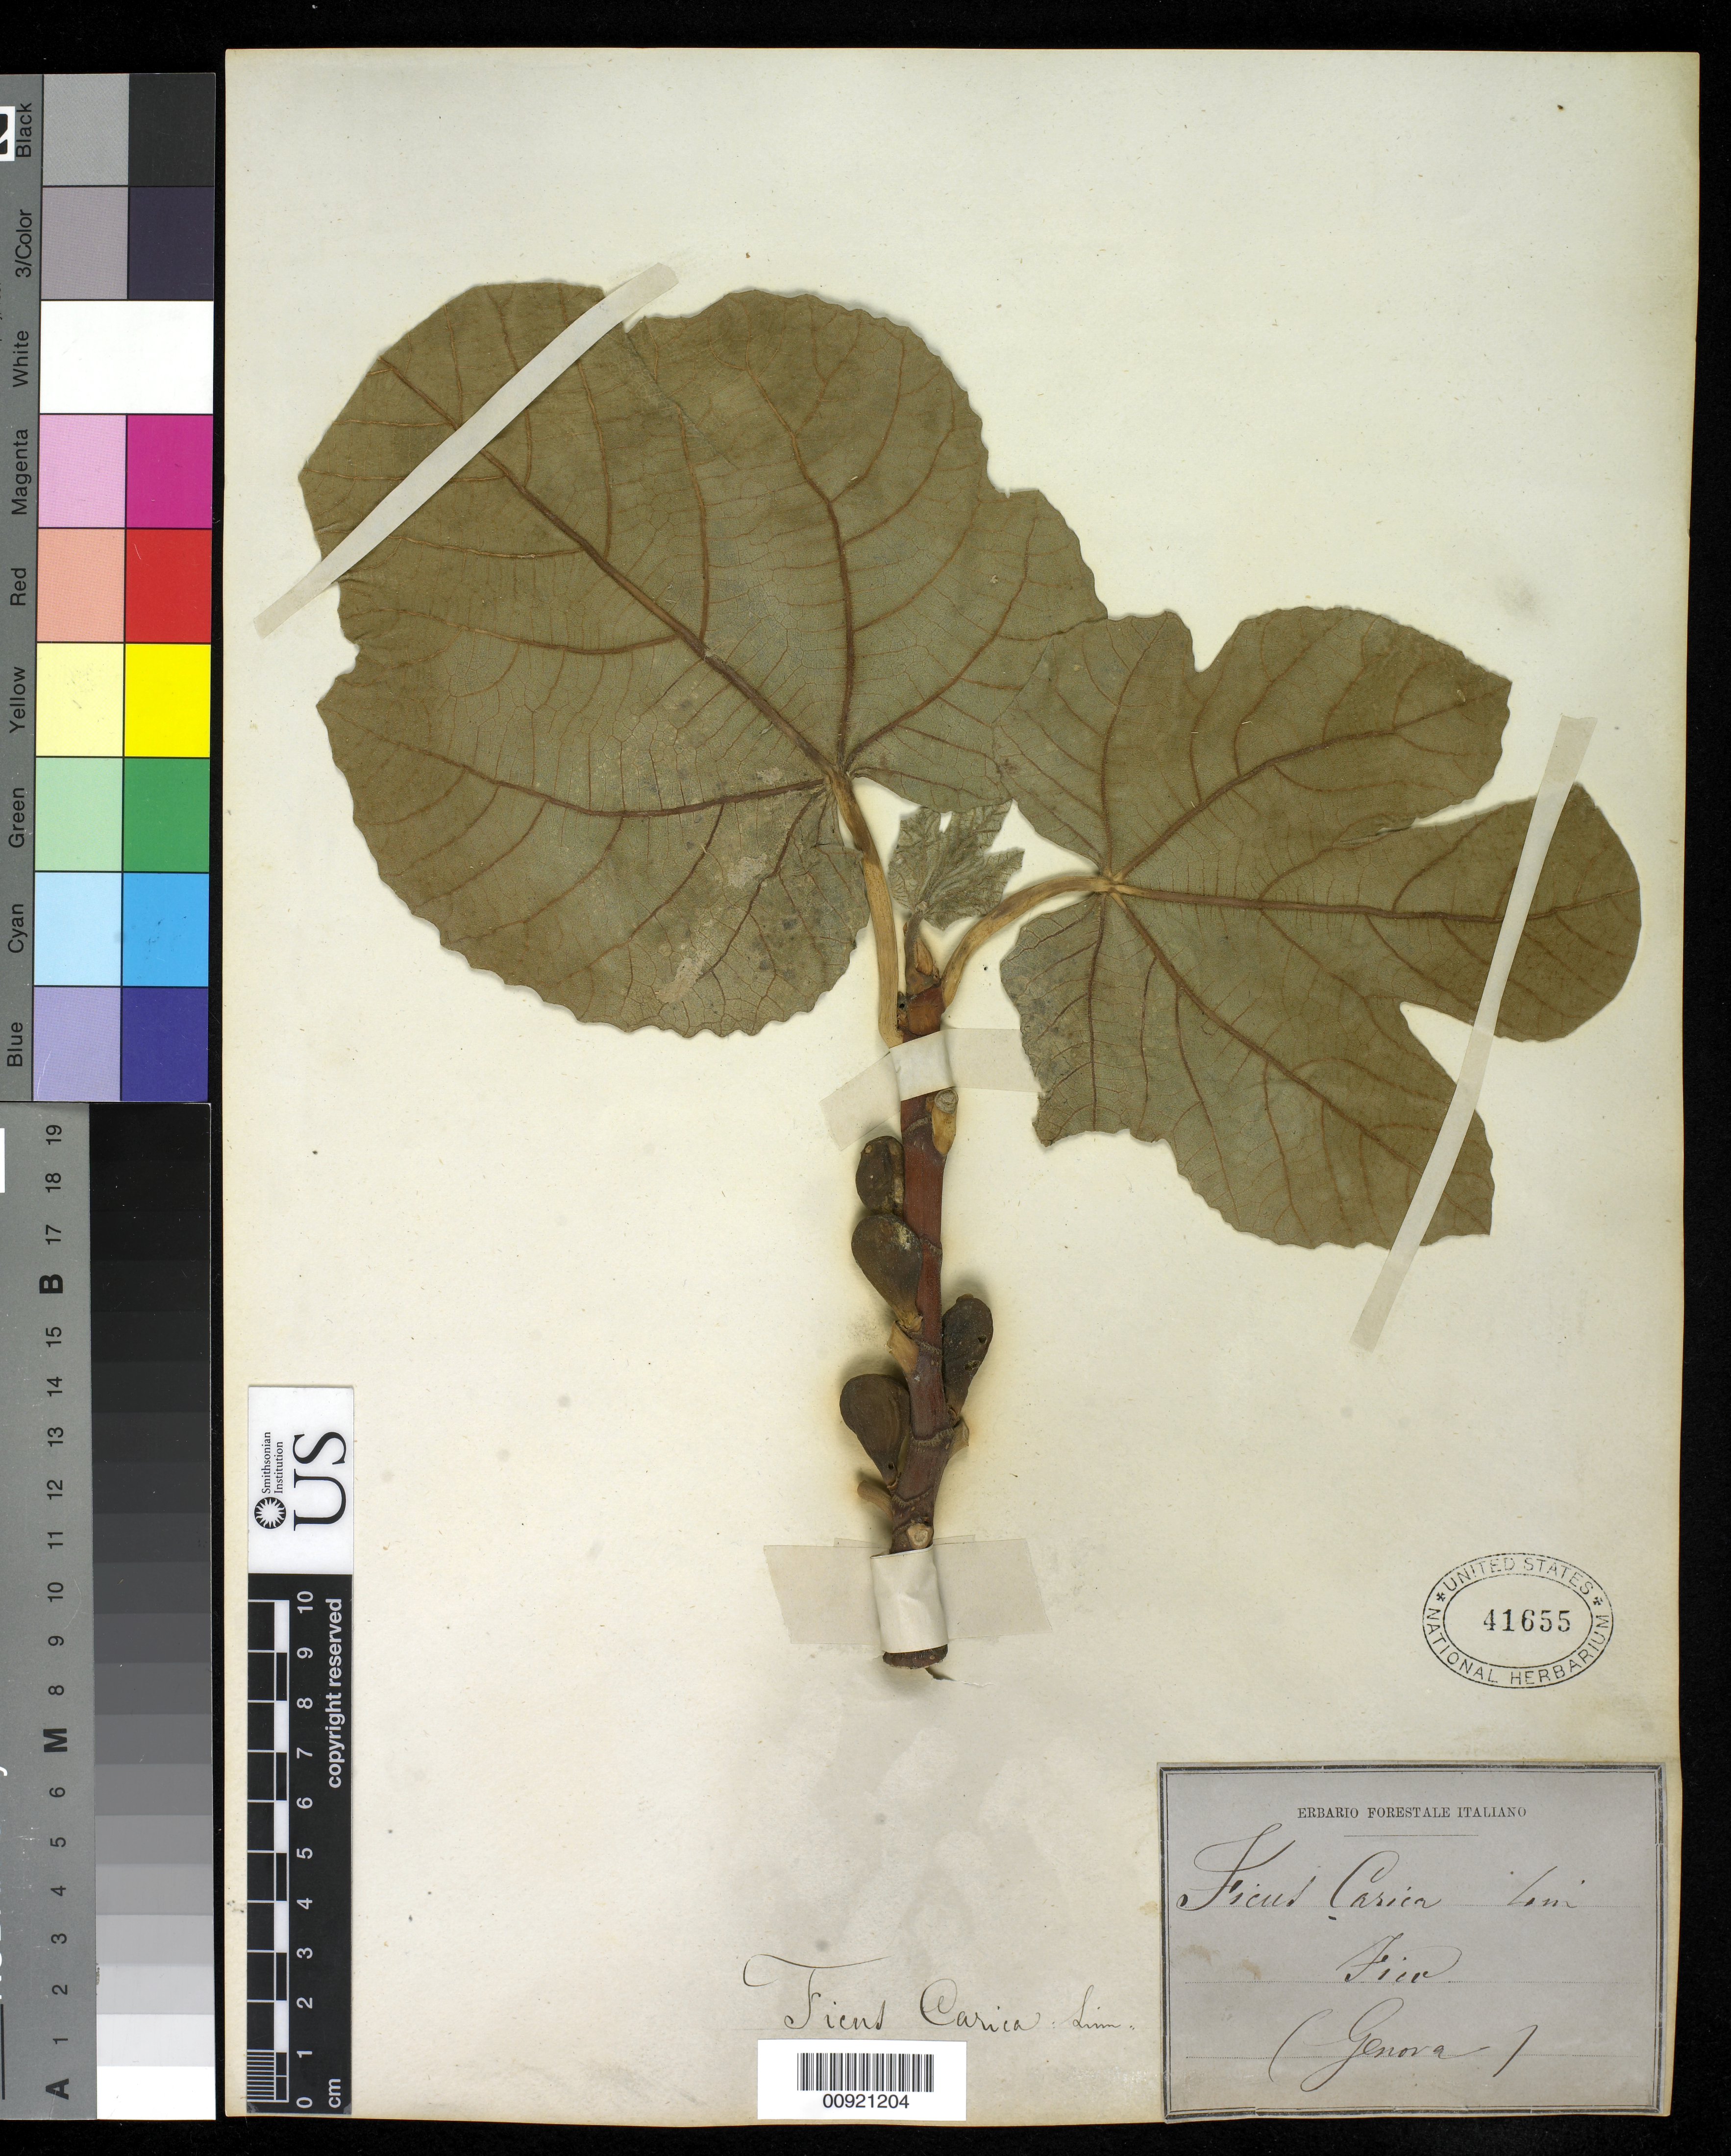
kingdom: Plantae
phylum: Tracheophyta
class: Magnoliopsida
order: Rosales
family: Moraceae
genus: Ficus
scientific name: Ficus carica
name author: L.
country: Italy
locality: Genoa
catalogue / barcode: US 41655